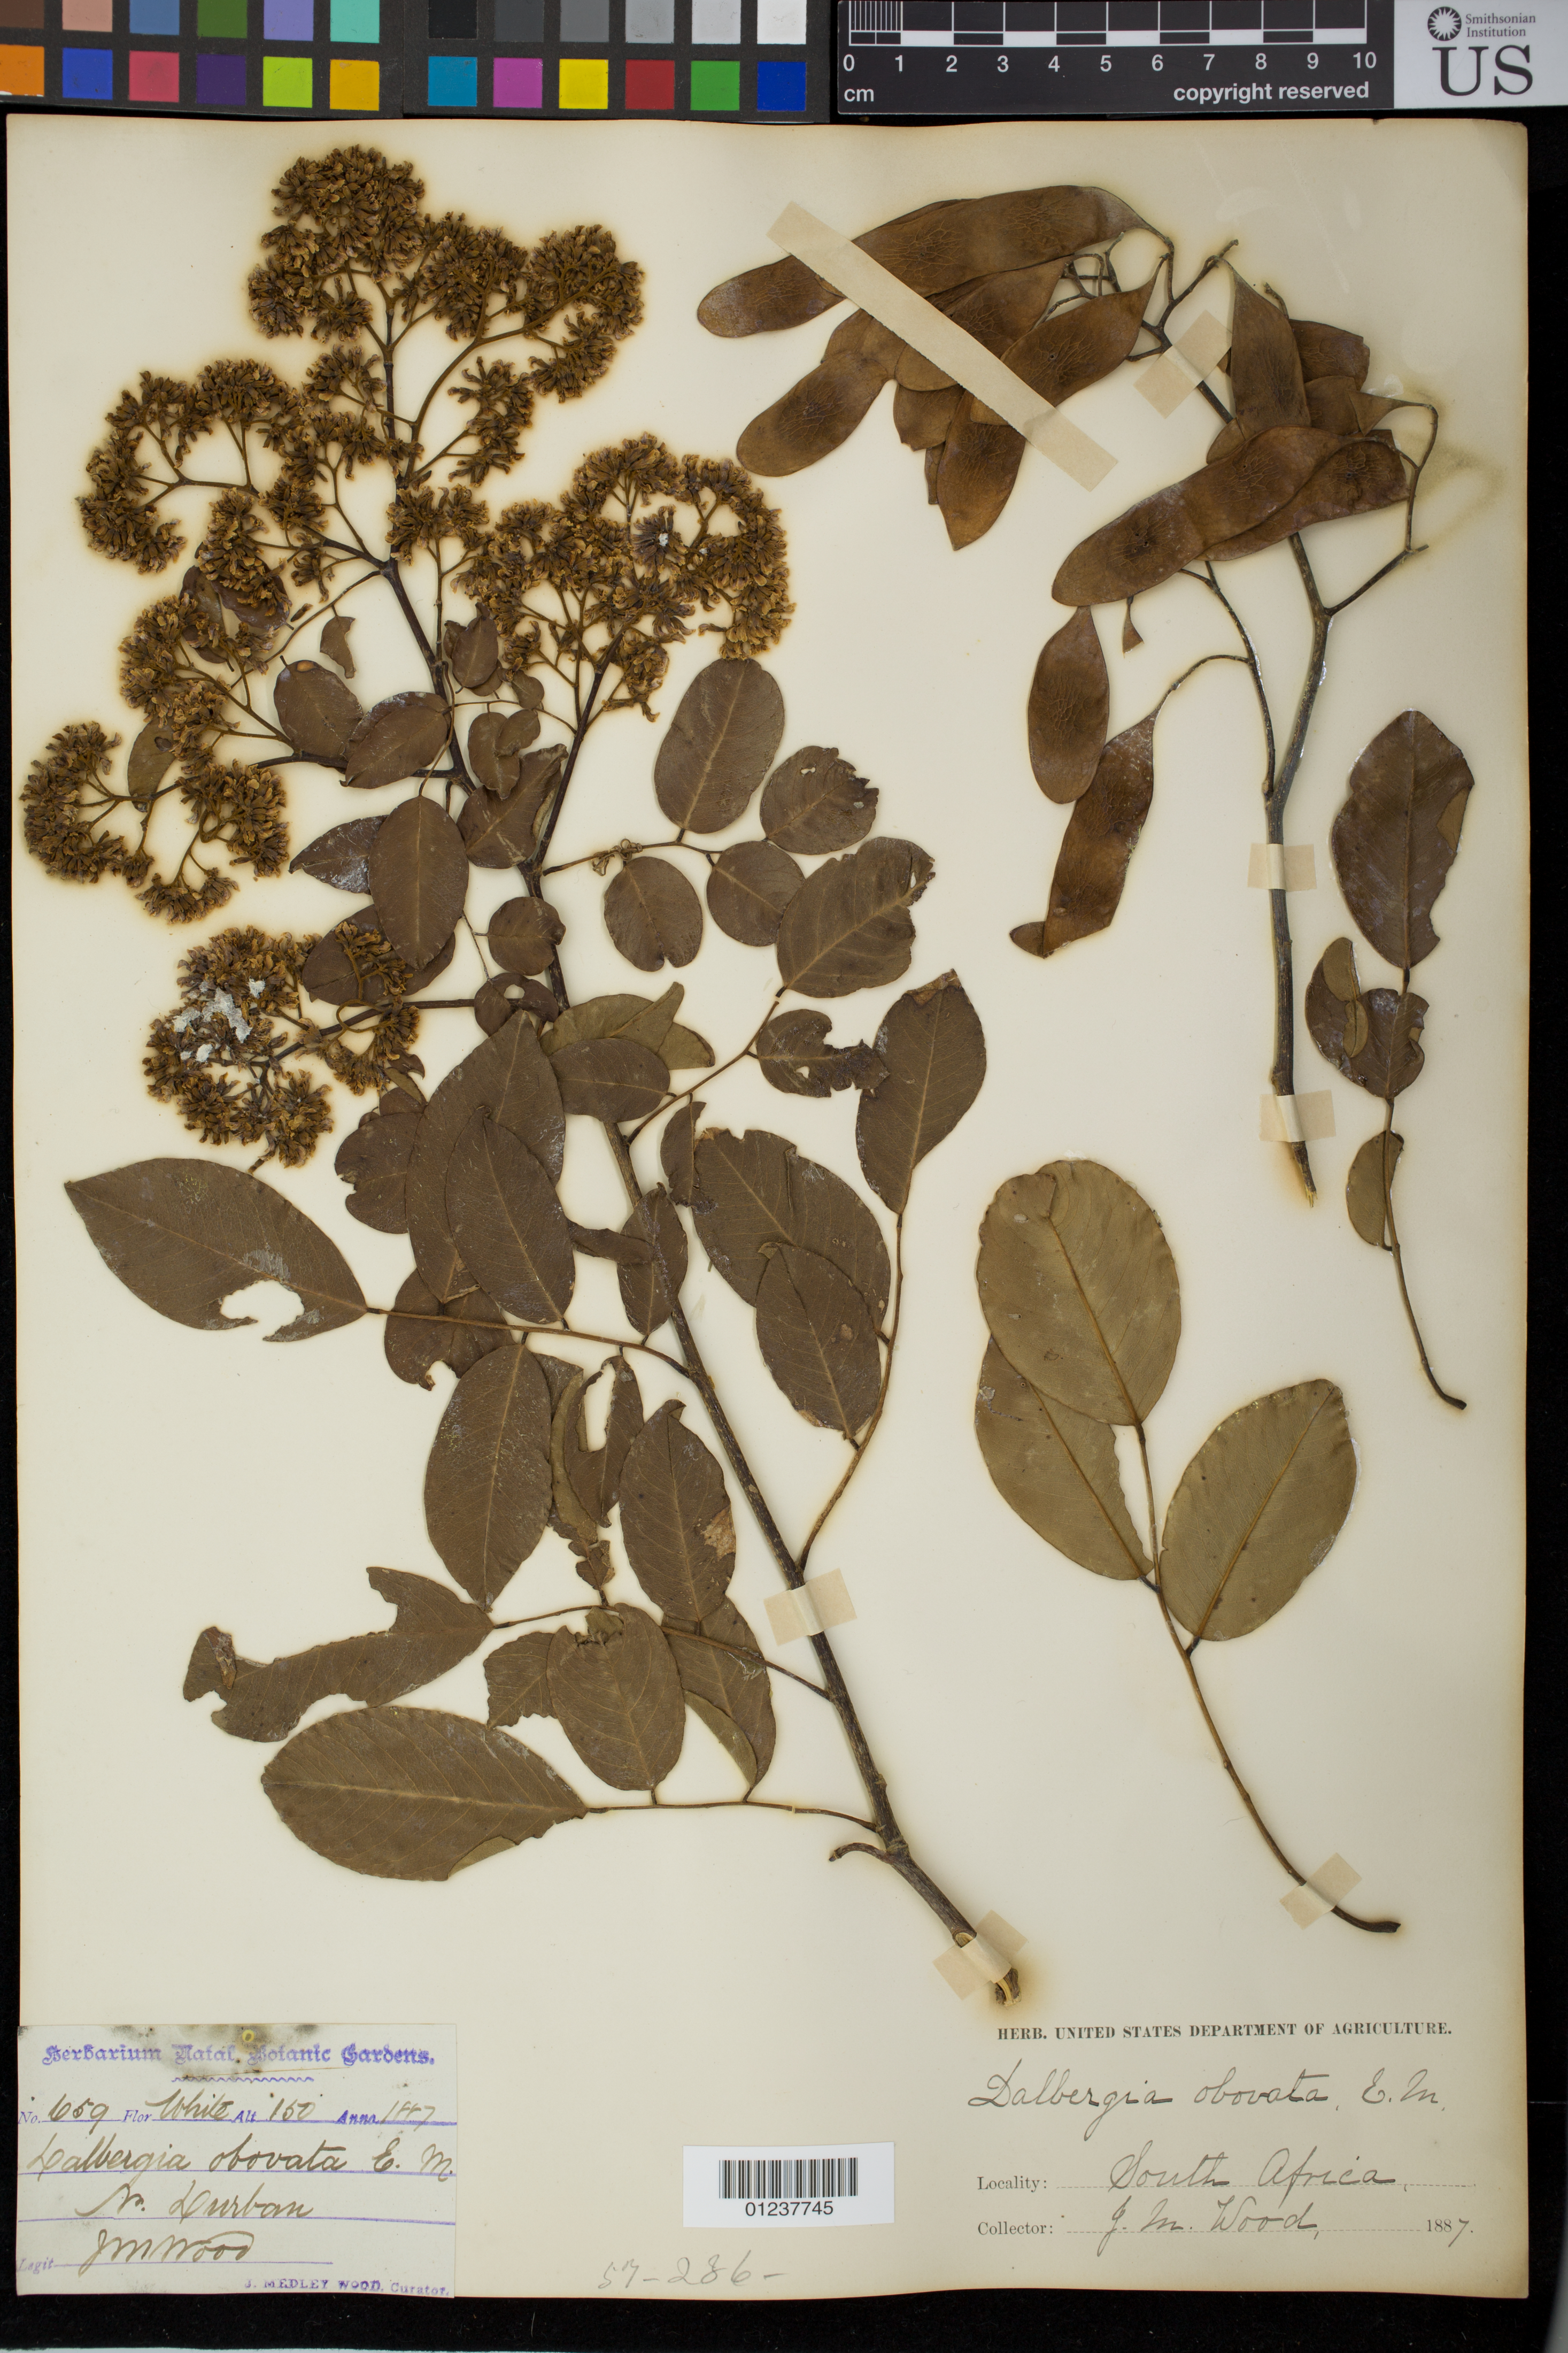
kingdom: Plantae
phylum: Tracheophyta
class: Magnoliopsida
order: Fabales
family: Fabaceae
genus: Dalbergia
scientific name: Dalbergia obovata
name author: E. Mey.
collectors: J. Medley Wood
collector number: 659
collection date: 1887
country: South Africa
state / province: KwaZulu-Natal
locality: Near Durban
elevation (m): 46